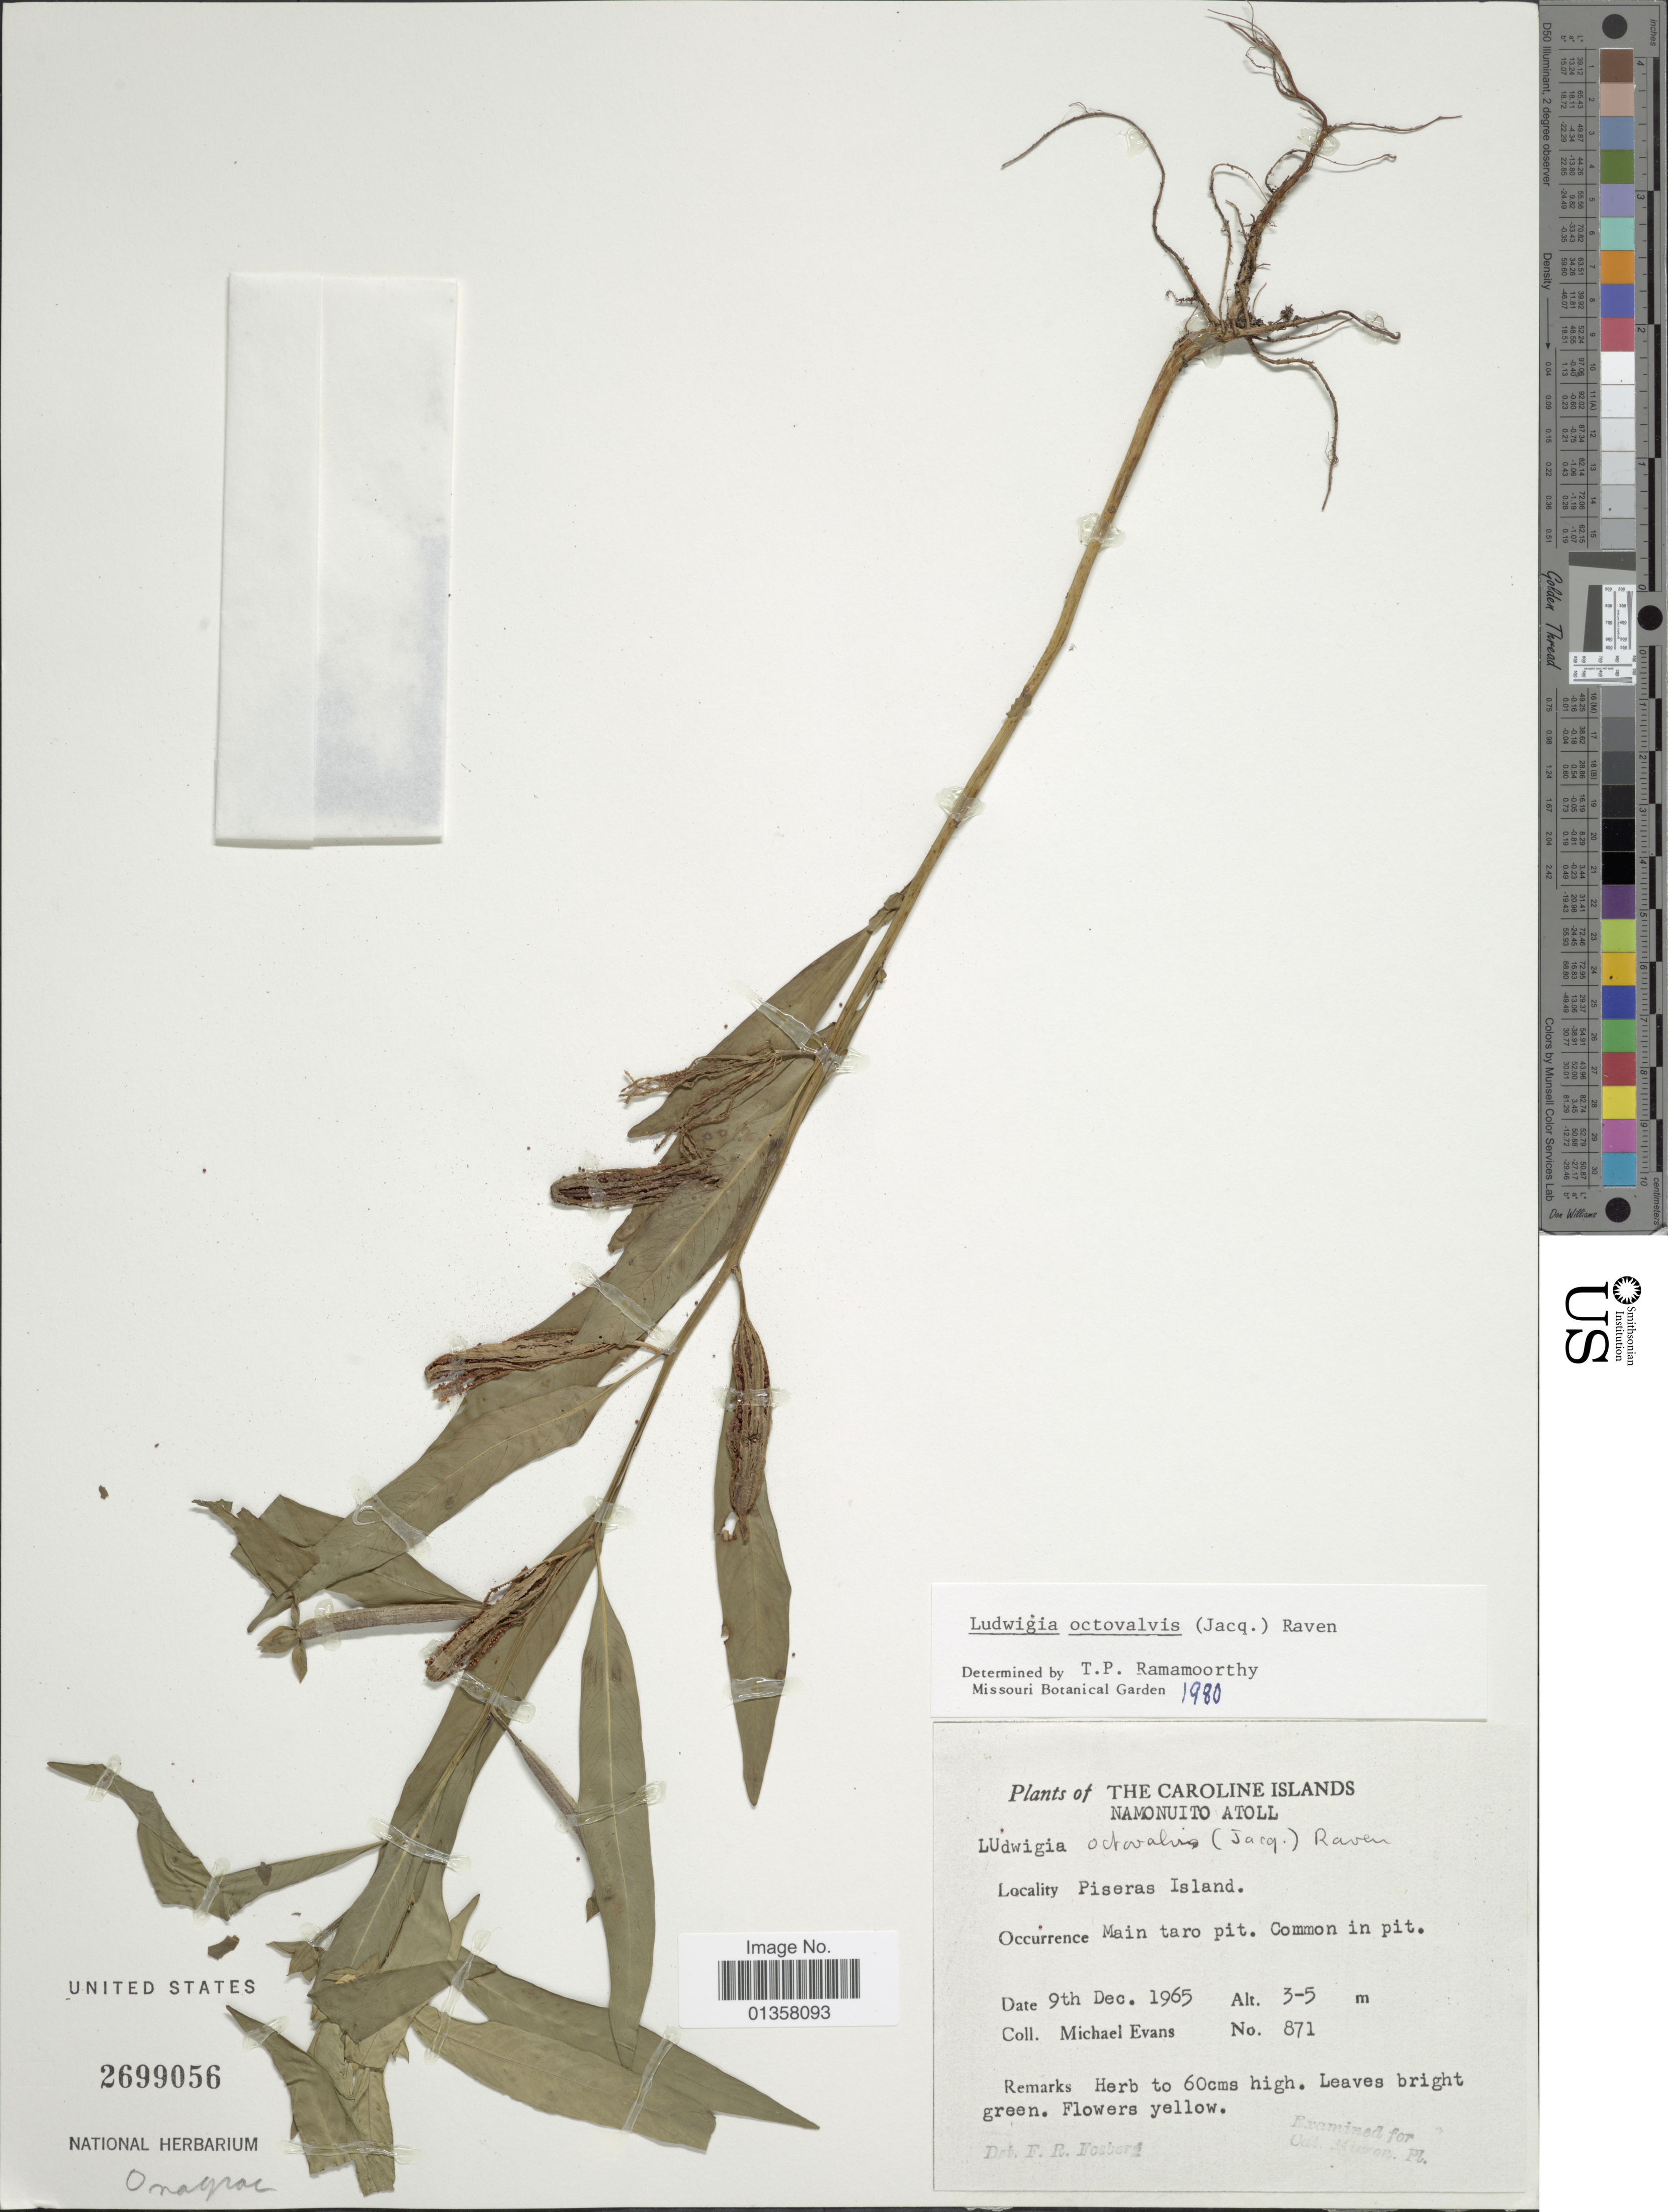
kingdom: Plantae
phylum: Tracheophyta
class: Magnoliopsida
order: Myrtales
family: Onagraceae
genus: Ludwigia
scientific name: Ludwigia octovalvis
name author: (Jacq.) P.H. Raven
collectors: M. Evans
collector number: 871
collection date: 1965-12-09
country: Micronesia, Federated States of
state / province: Truk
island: Namonuito Atoll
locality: The Caroline Islands, Namonuito Atoll, Piseras Islands, Main taro pit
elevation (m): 3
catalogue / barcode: US 2699056